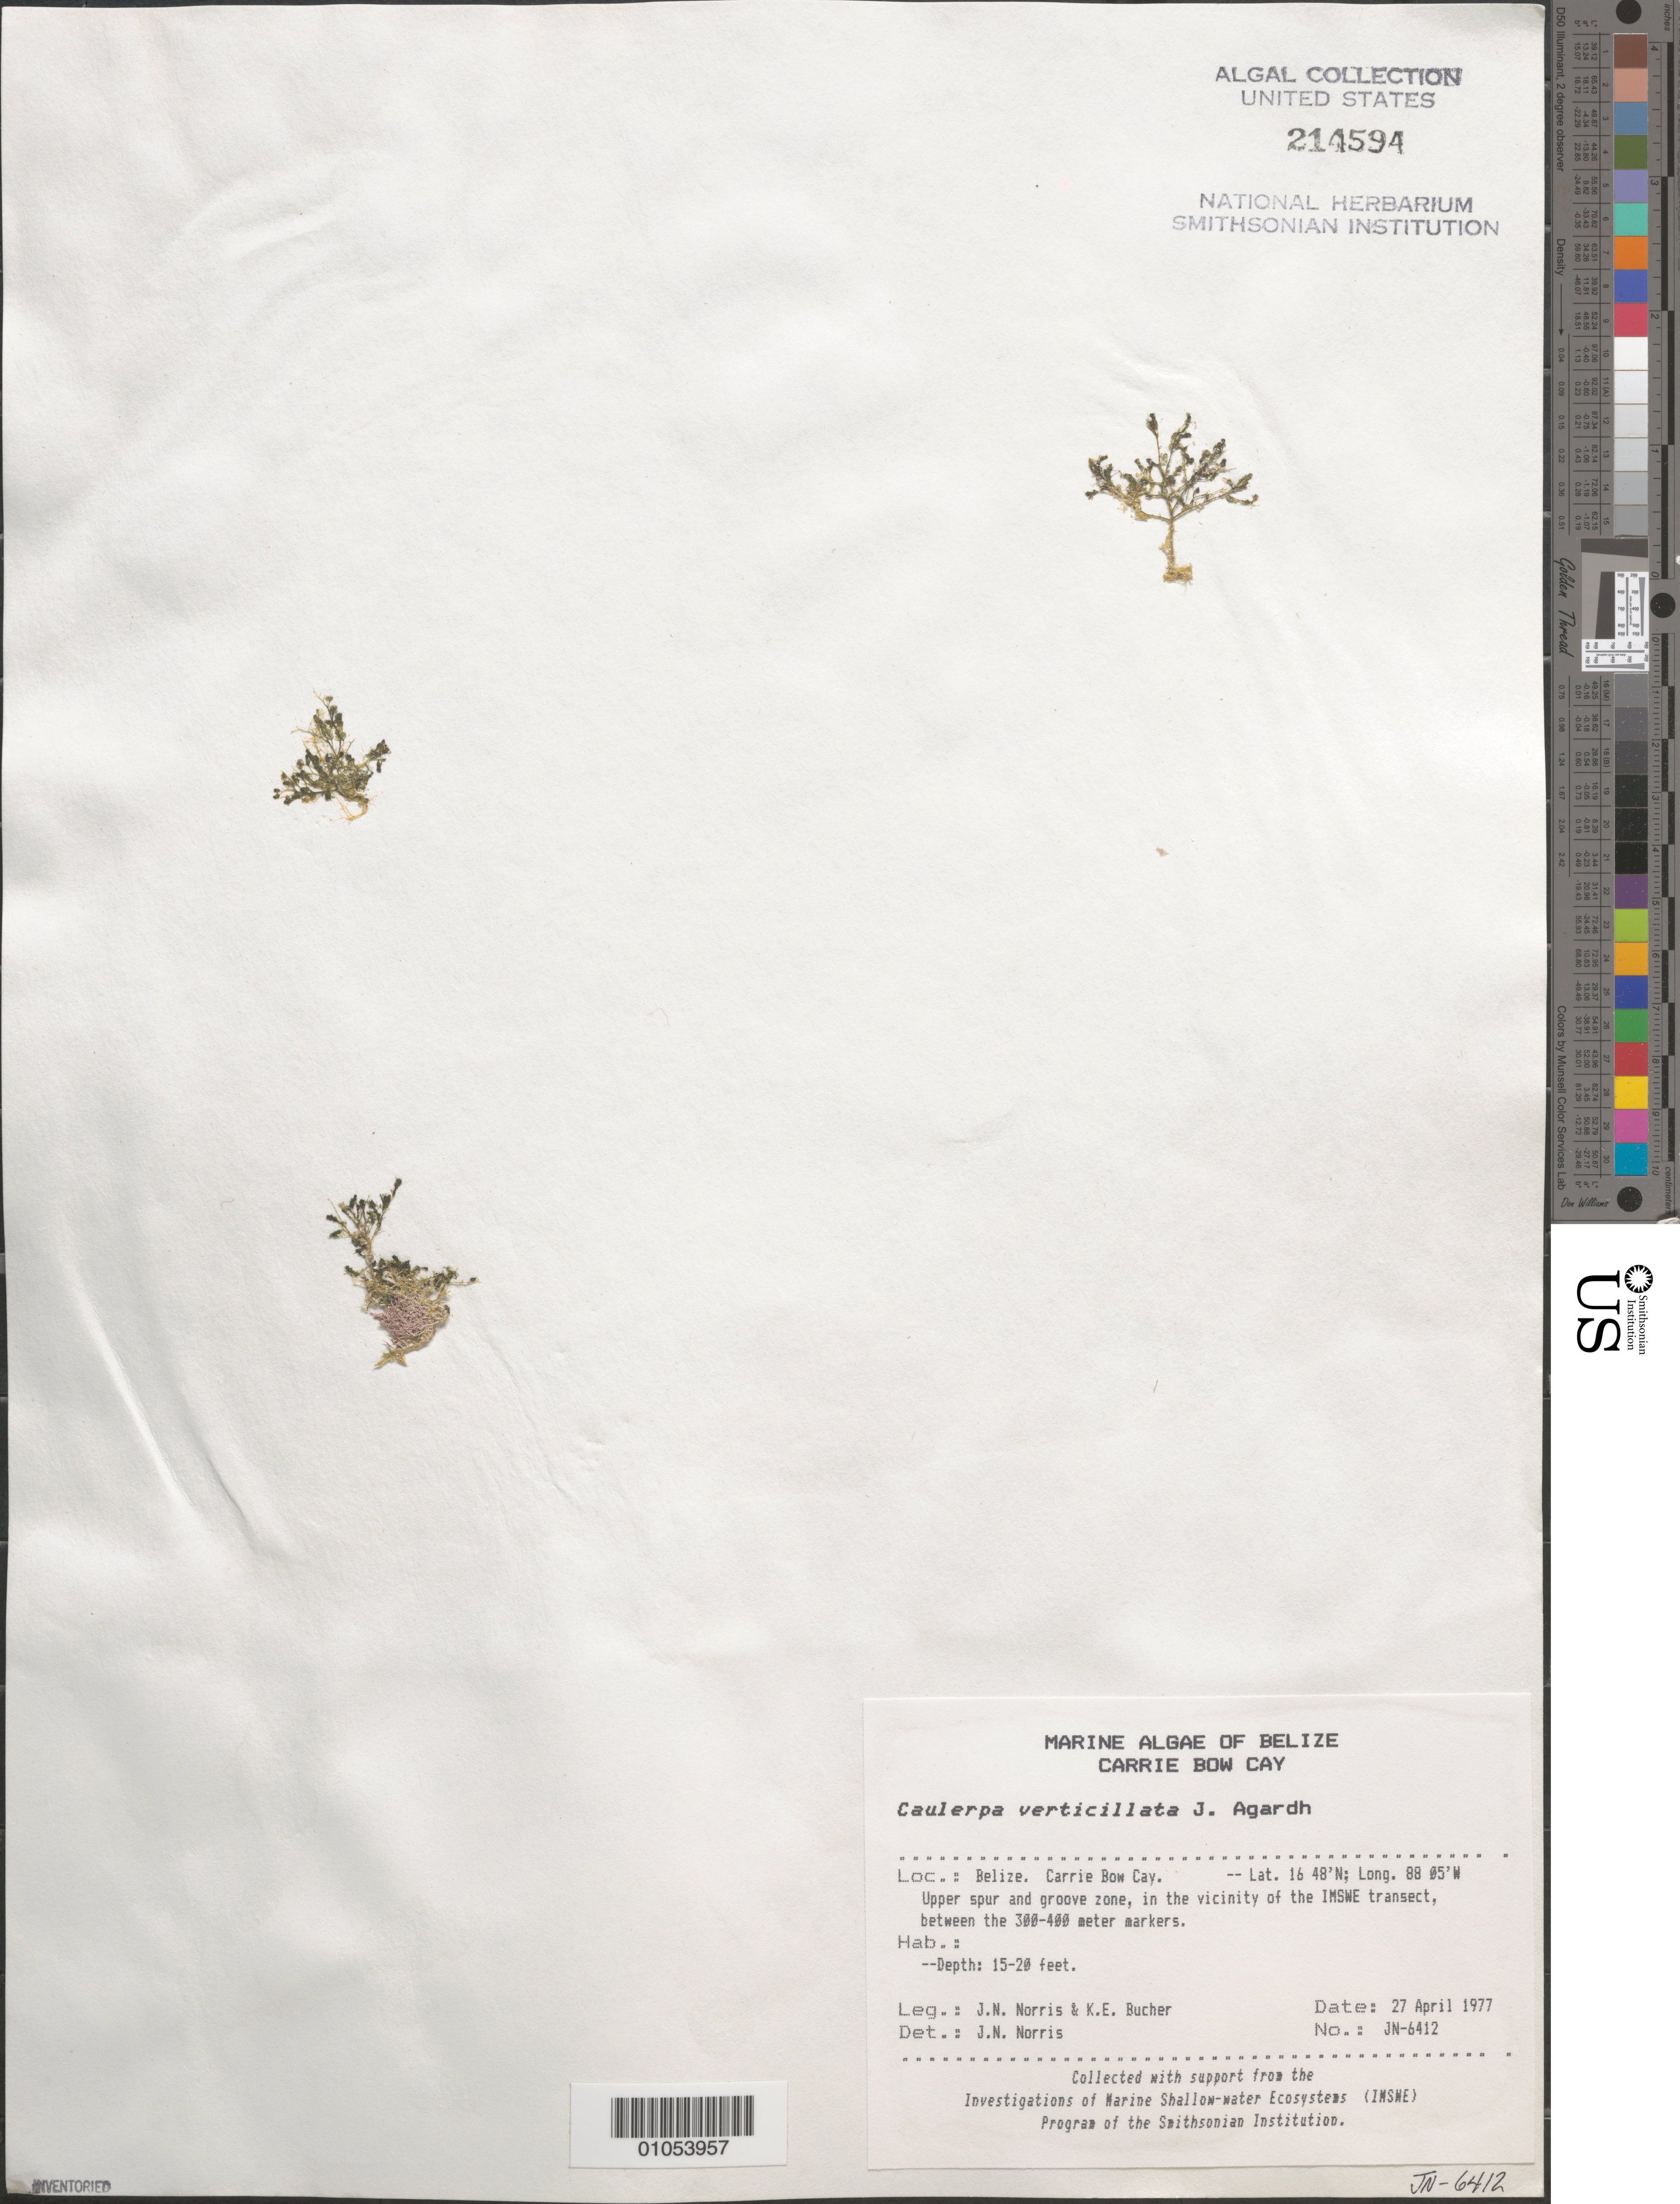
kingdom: Plantae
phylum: Chlorophyta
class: Ulvophyceae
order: Bryopsidales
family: Caulerpaceae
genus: Caulerpa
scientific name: Caulerpa verticillata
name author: J. Agardh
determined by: Norris, James N.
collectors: J. N. Norris & K. E. Bucher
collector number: JN-6412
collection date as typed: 27 Apr 1977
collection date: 1977-04-27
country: Belize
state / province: Stann Creek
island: Carrie Bow Cay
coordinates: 16 48'N, 88 05'W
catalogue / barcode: US 214594